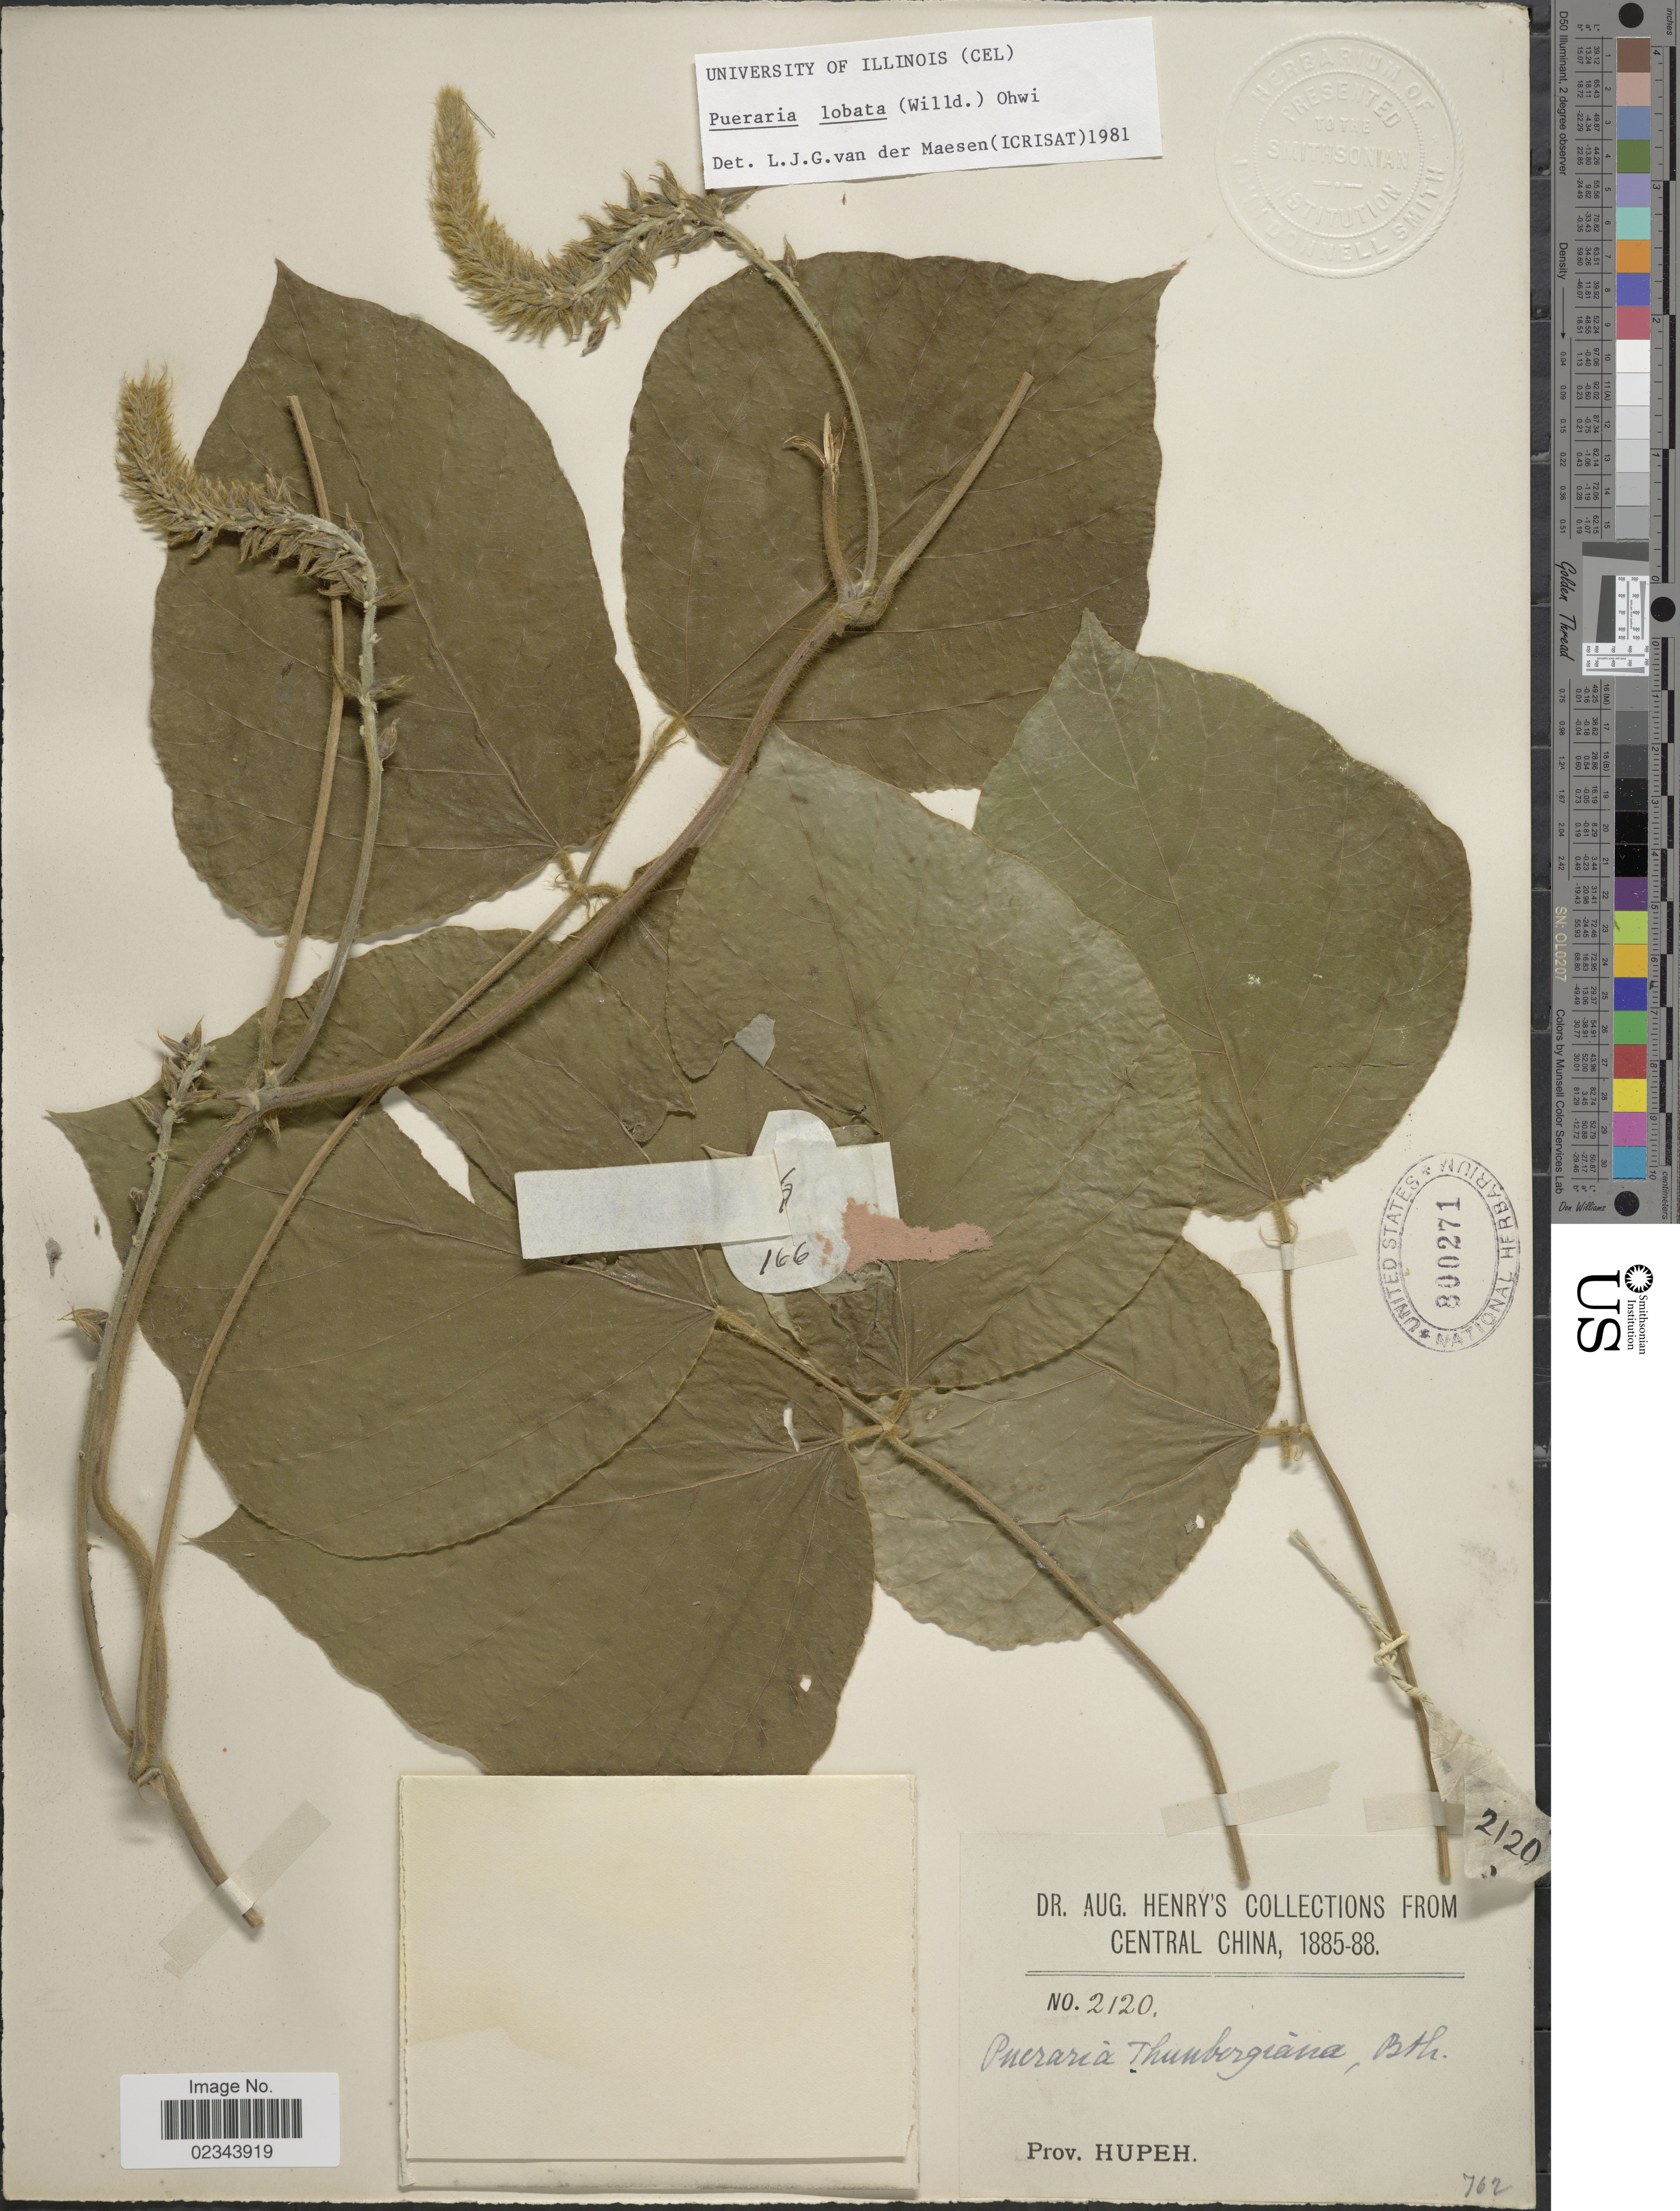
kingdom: Plantae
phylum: Tracheophyta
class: Magnoliopsida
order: Fabales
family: Fabaceae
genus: Pueraria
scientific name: Pueraria lobata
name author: (Willd.) Ohwi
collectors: A. Henry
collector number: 2120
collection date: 1885/1888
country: China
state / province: Hubei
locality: Central China. Hupeh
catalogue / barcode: US 800271